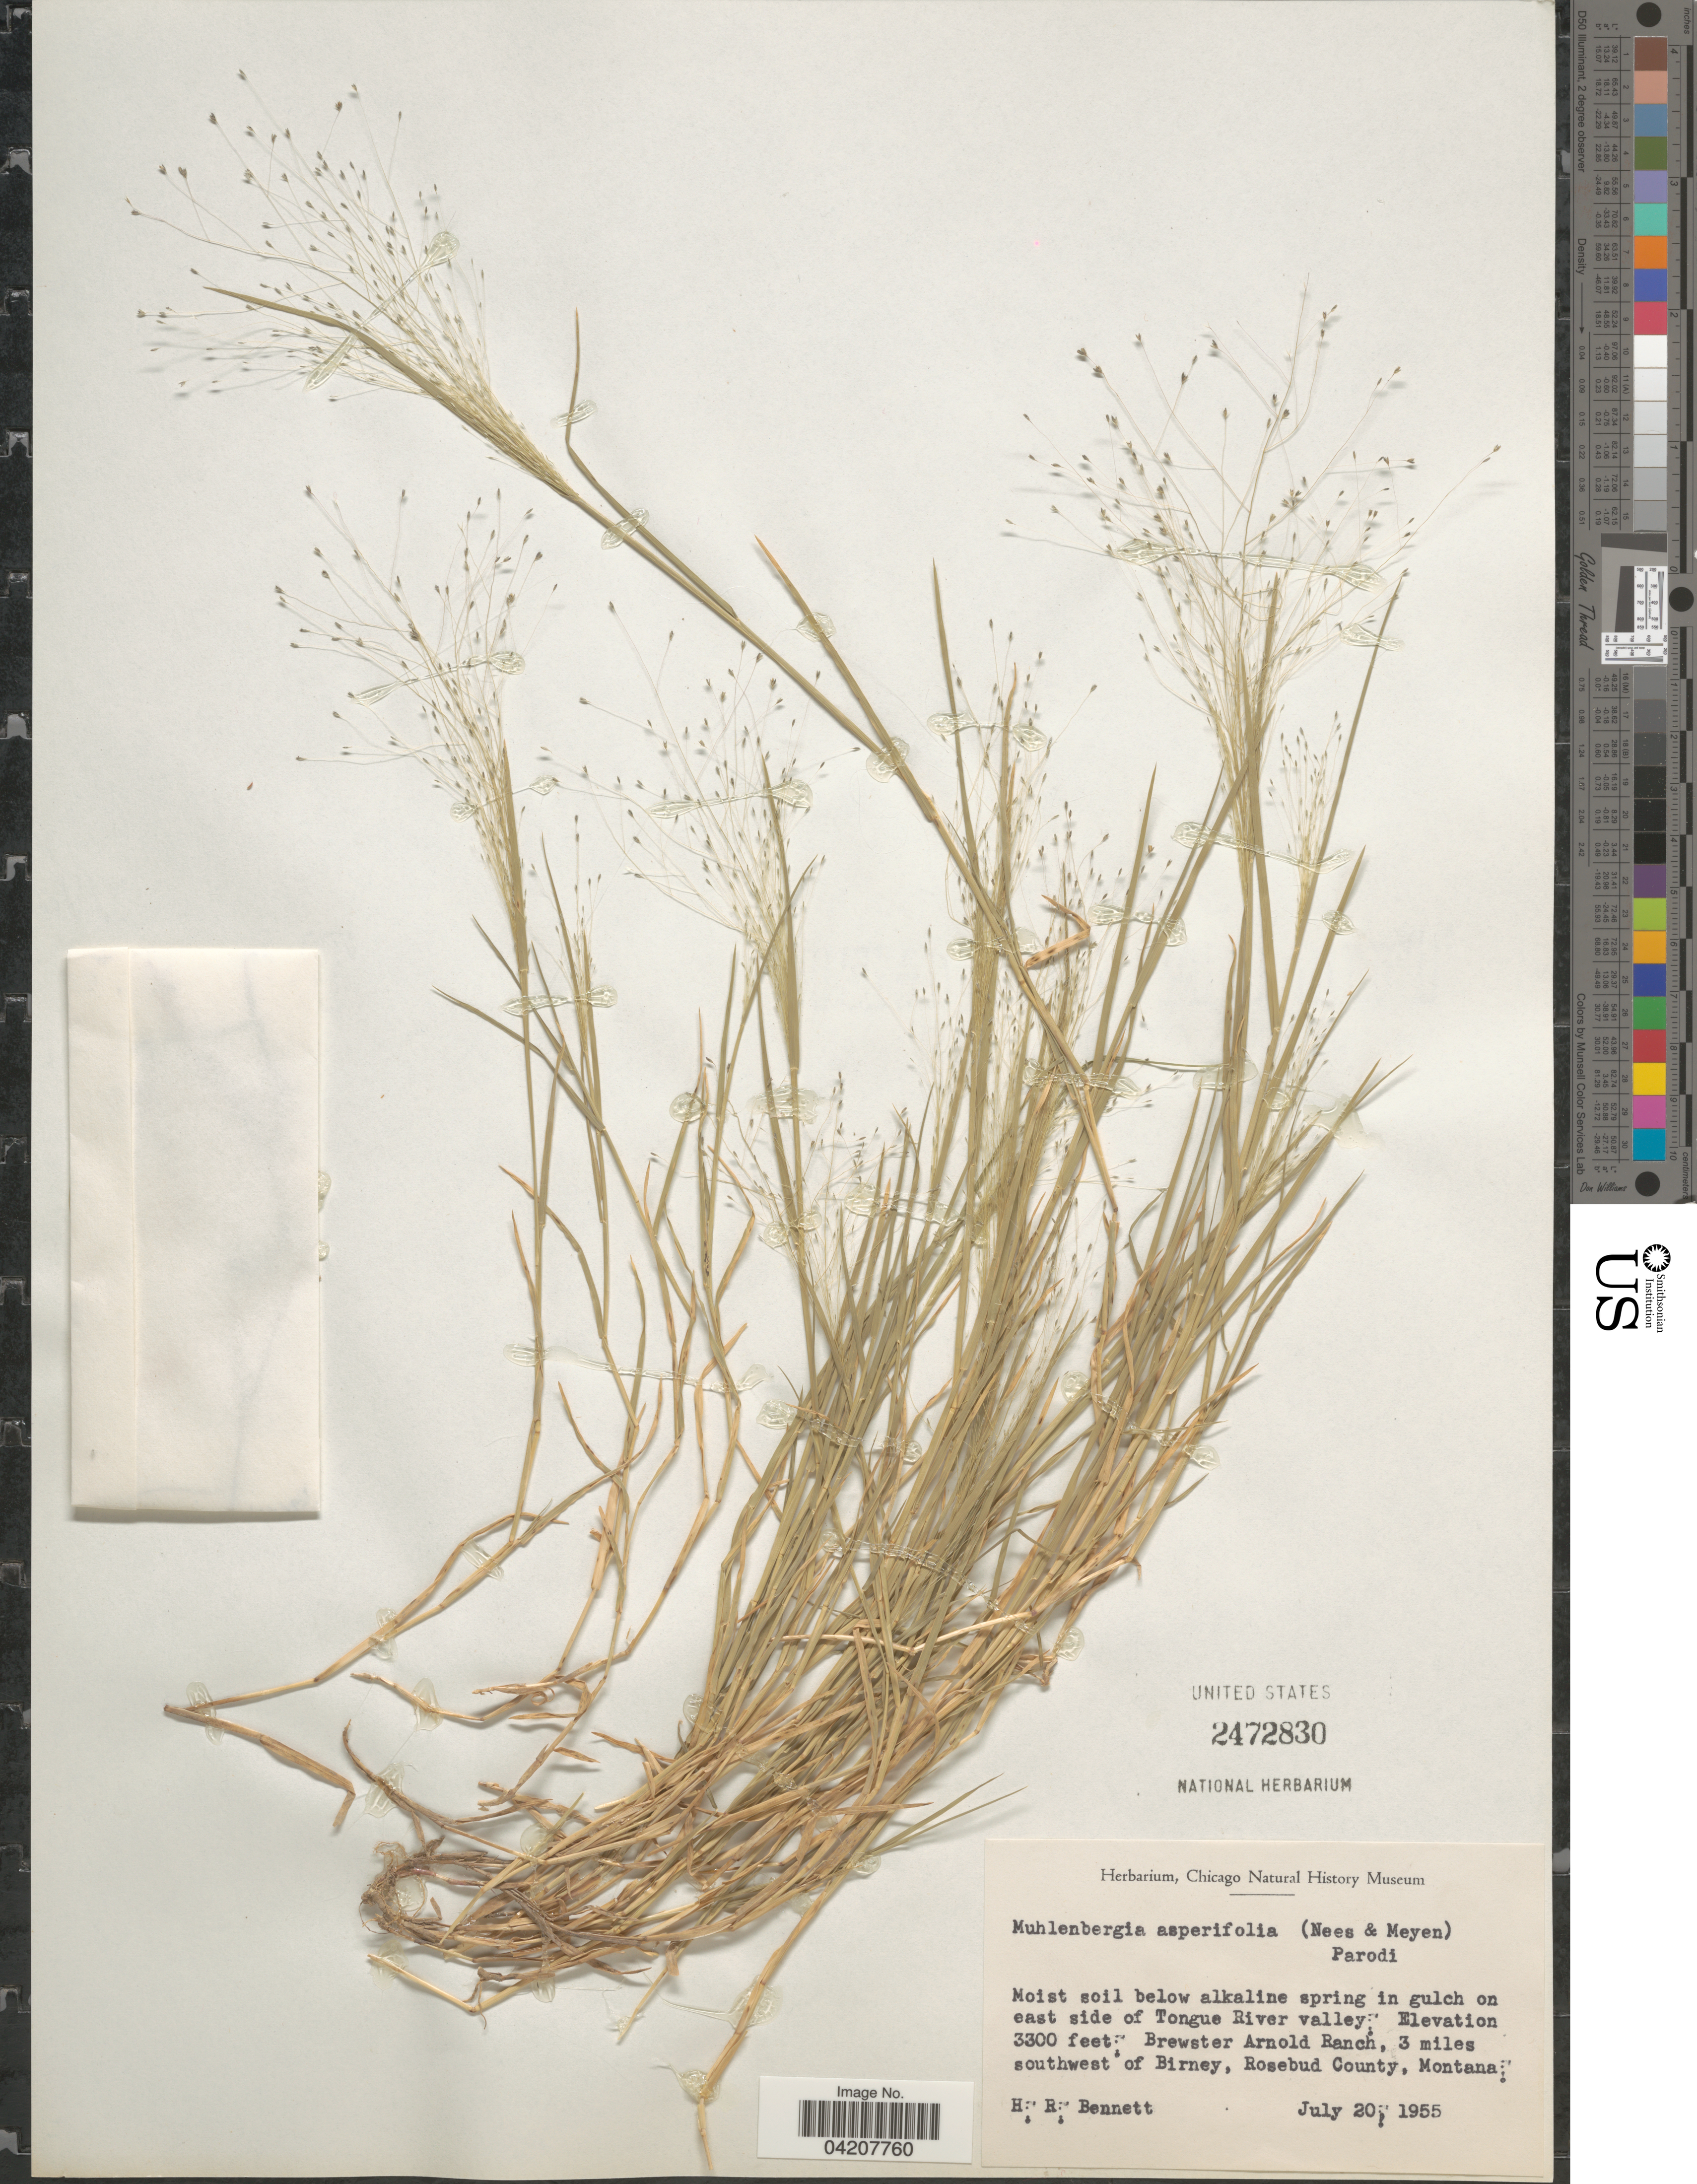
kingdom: Plantae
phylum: Tracheophyta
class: Liliopsida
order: Poales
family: Poaceae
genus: Muhlenbergia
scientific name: Muhlenbergia asperifolia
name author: (Nees & Meyen ex Trin.) Parodi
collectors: H. R. Bennett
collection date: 1955-07-20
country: United States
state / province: Montana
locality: Moist soil below alkaline spring in gulch on east side of Tongue River valley. Brewster Arnold Ranch, 3 miles southwest of Birney, Rosebud County.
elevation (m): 1006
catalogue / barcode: US 2472830